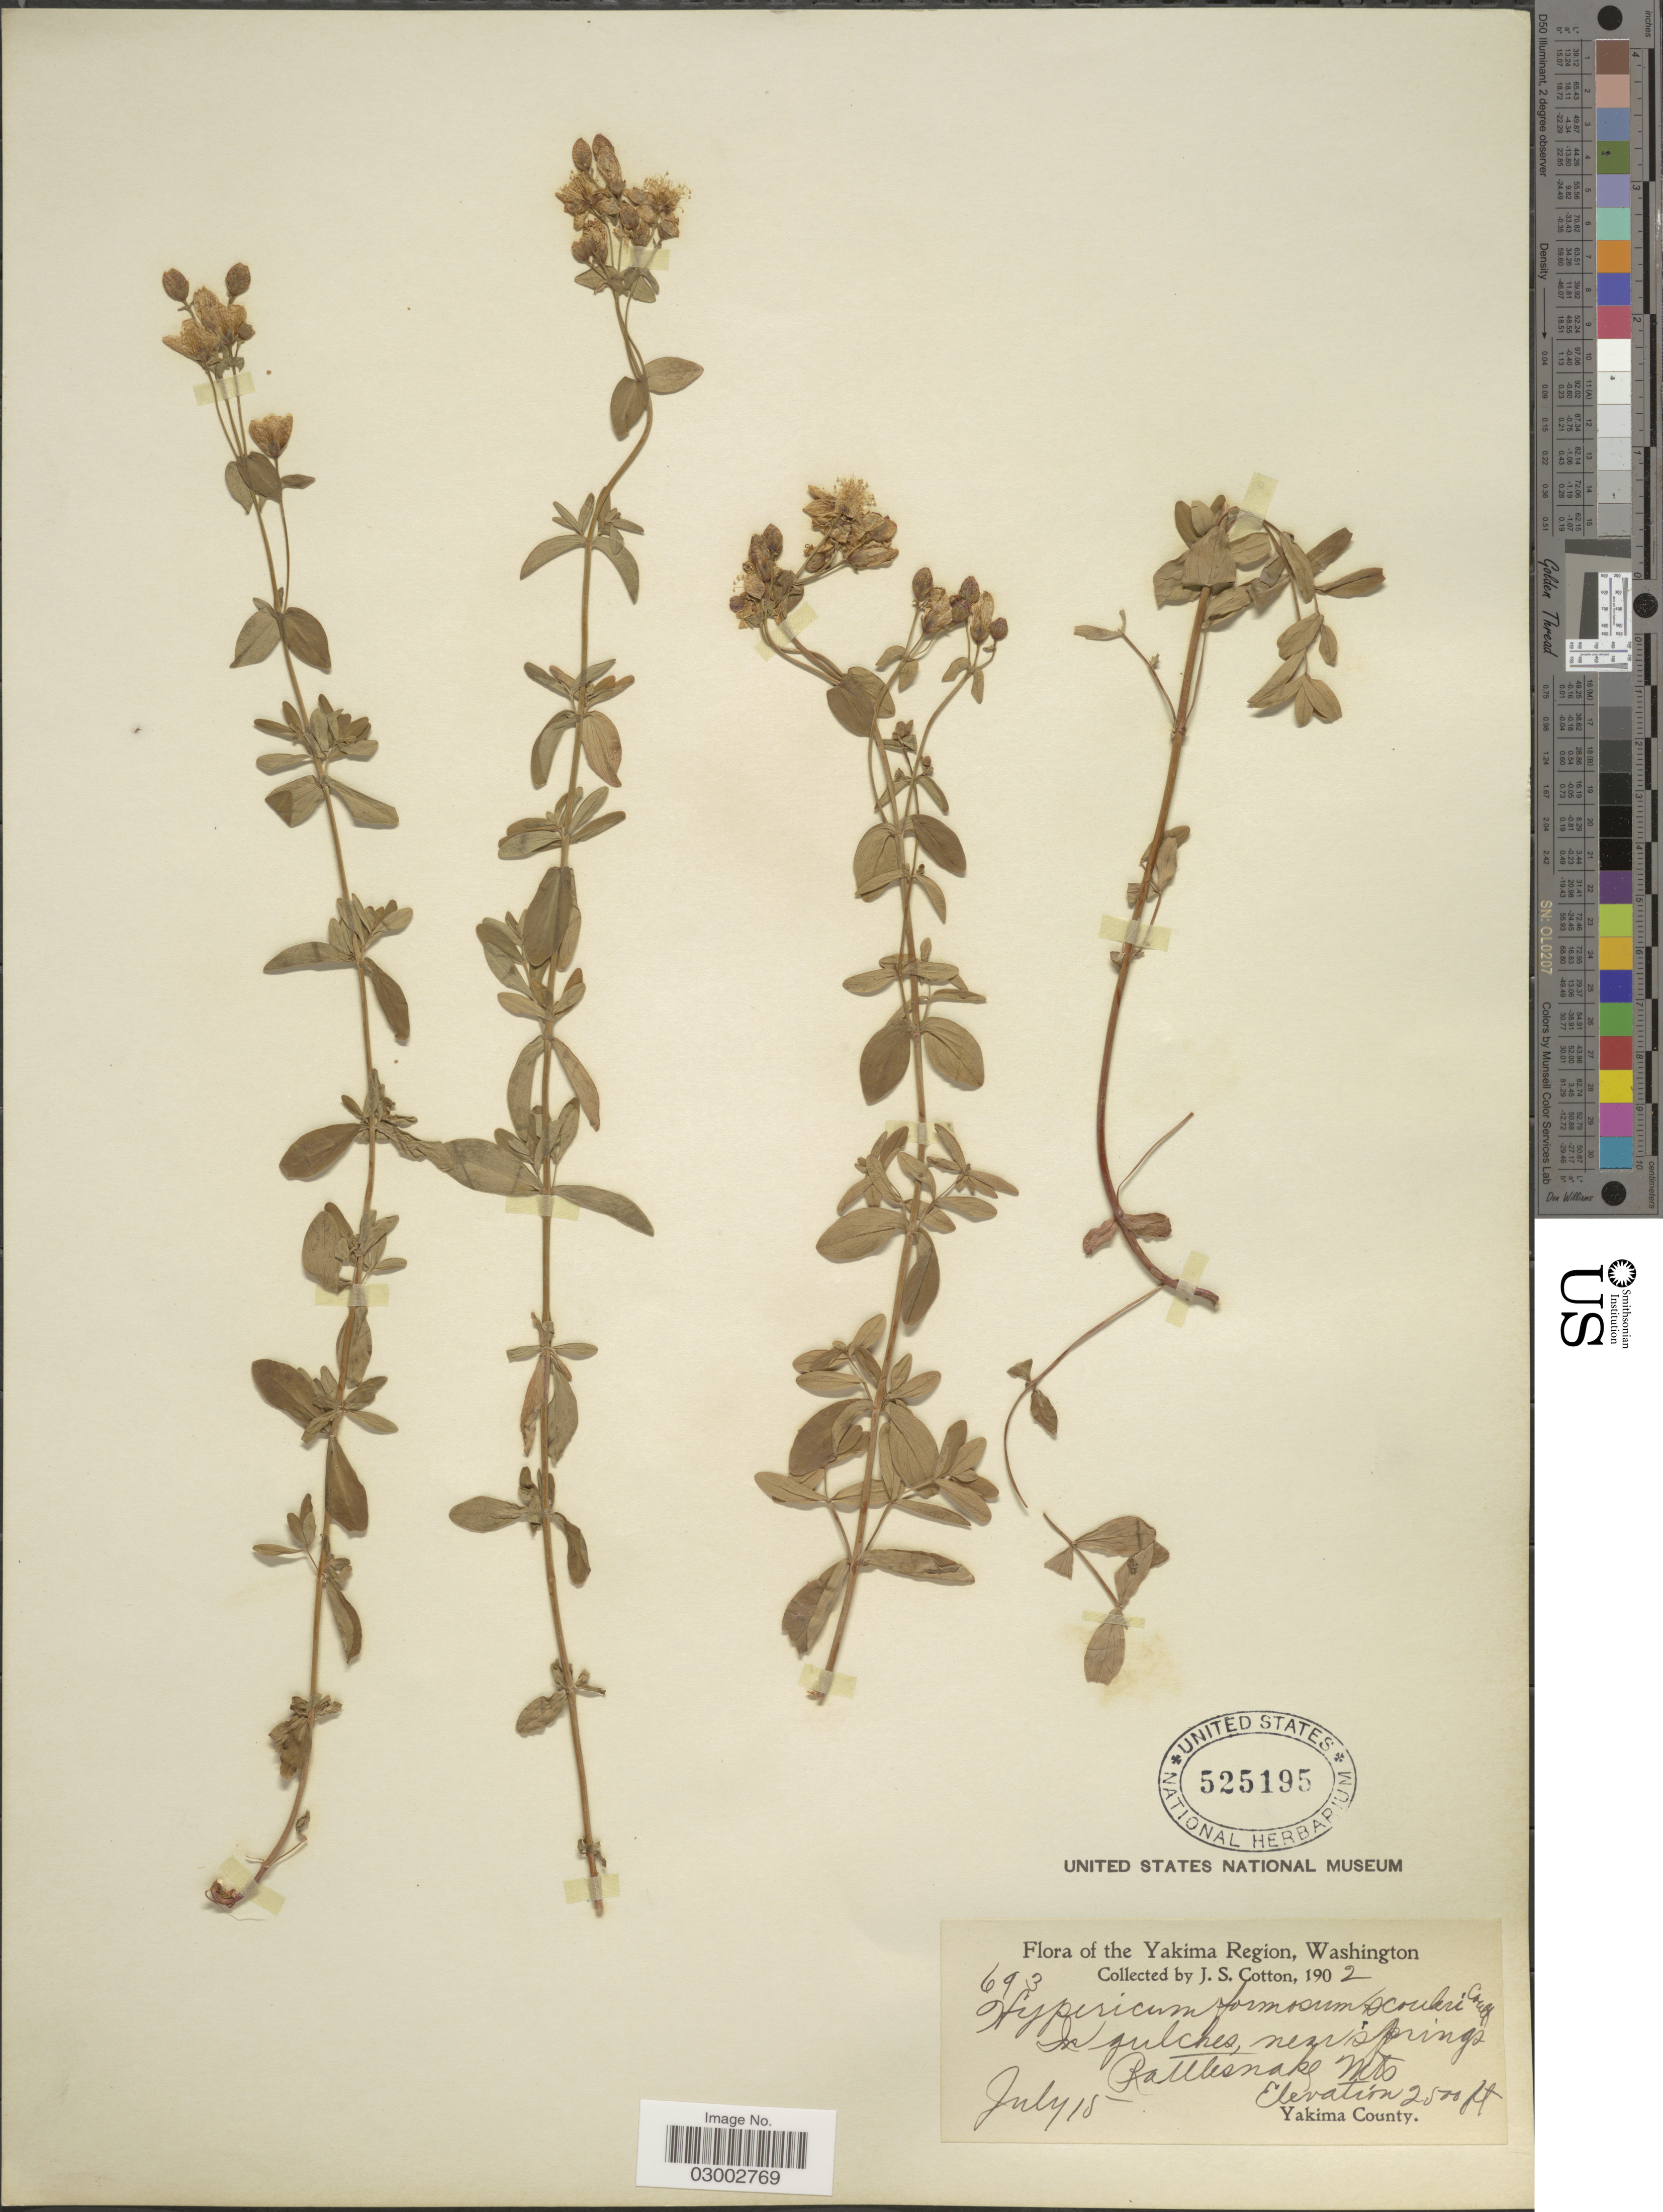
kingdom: Plantae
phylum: Tracheophyta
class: Magnoliopsida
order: Malpighiales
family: Hypericaceae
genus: Hypericum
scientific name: Hypericum scouleri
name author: Hook.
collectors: J. S. Cotton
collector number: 693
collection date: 1902-07-15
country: United States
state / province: Washington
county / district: Yakima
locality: The Yakima Region. In gulches, near springs. Rattlesnake Mts. Yakima County.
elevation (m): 762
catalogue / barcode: US 525195